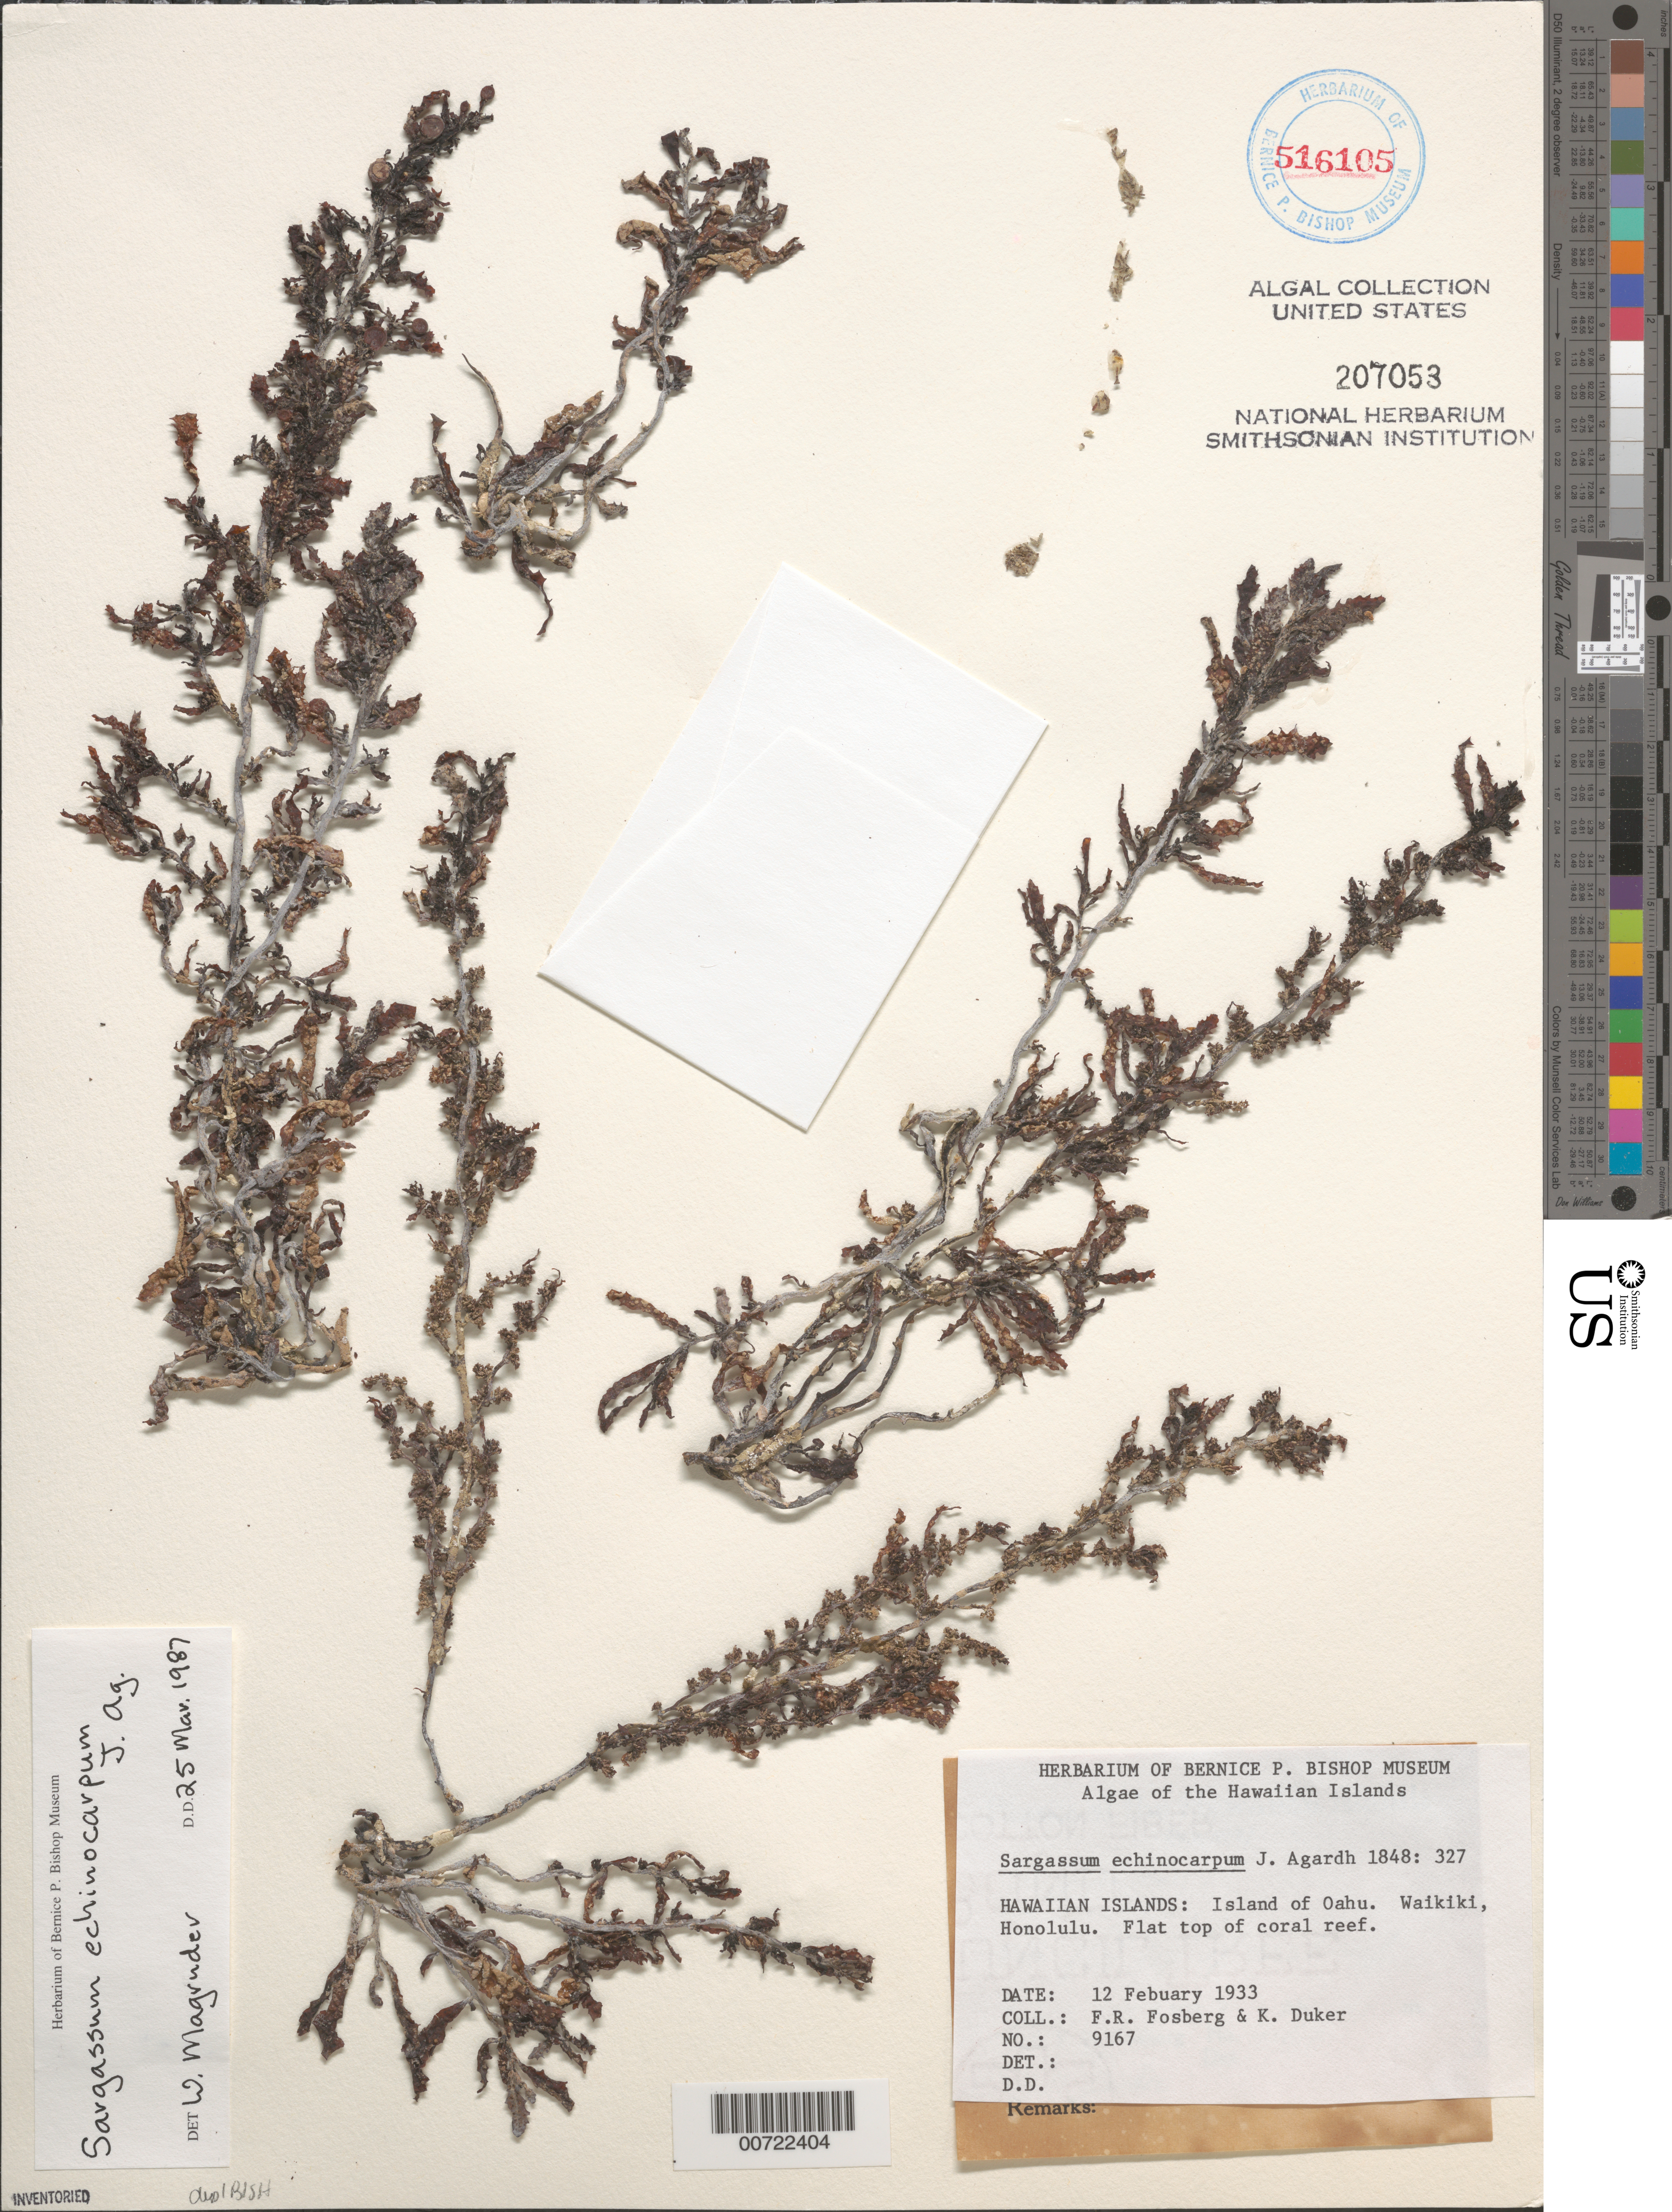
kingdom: Chromista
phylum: Ochrophyta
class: Phaeophyceae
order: Fucales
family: Sargassaceae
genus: Sargassum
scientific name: Sargassum aquifolium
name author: (Turner) C. Agardh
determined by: Algae name updating Project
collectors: F. R. Fosberg & K. Duker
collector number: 9167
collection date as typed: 12 Feb 1933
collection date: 1933-02-12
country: United States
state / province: Hawaii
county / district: Honolulu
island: Oahu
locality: Honolulu, Waikiki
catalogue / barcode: US 207053